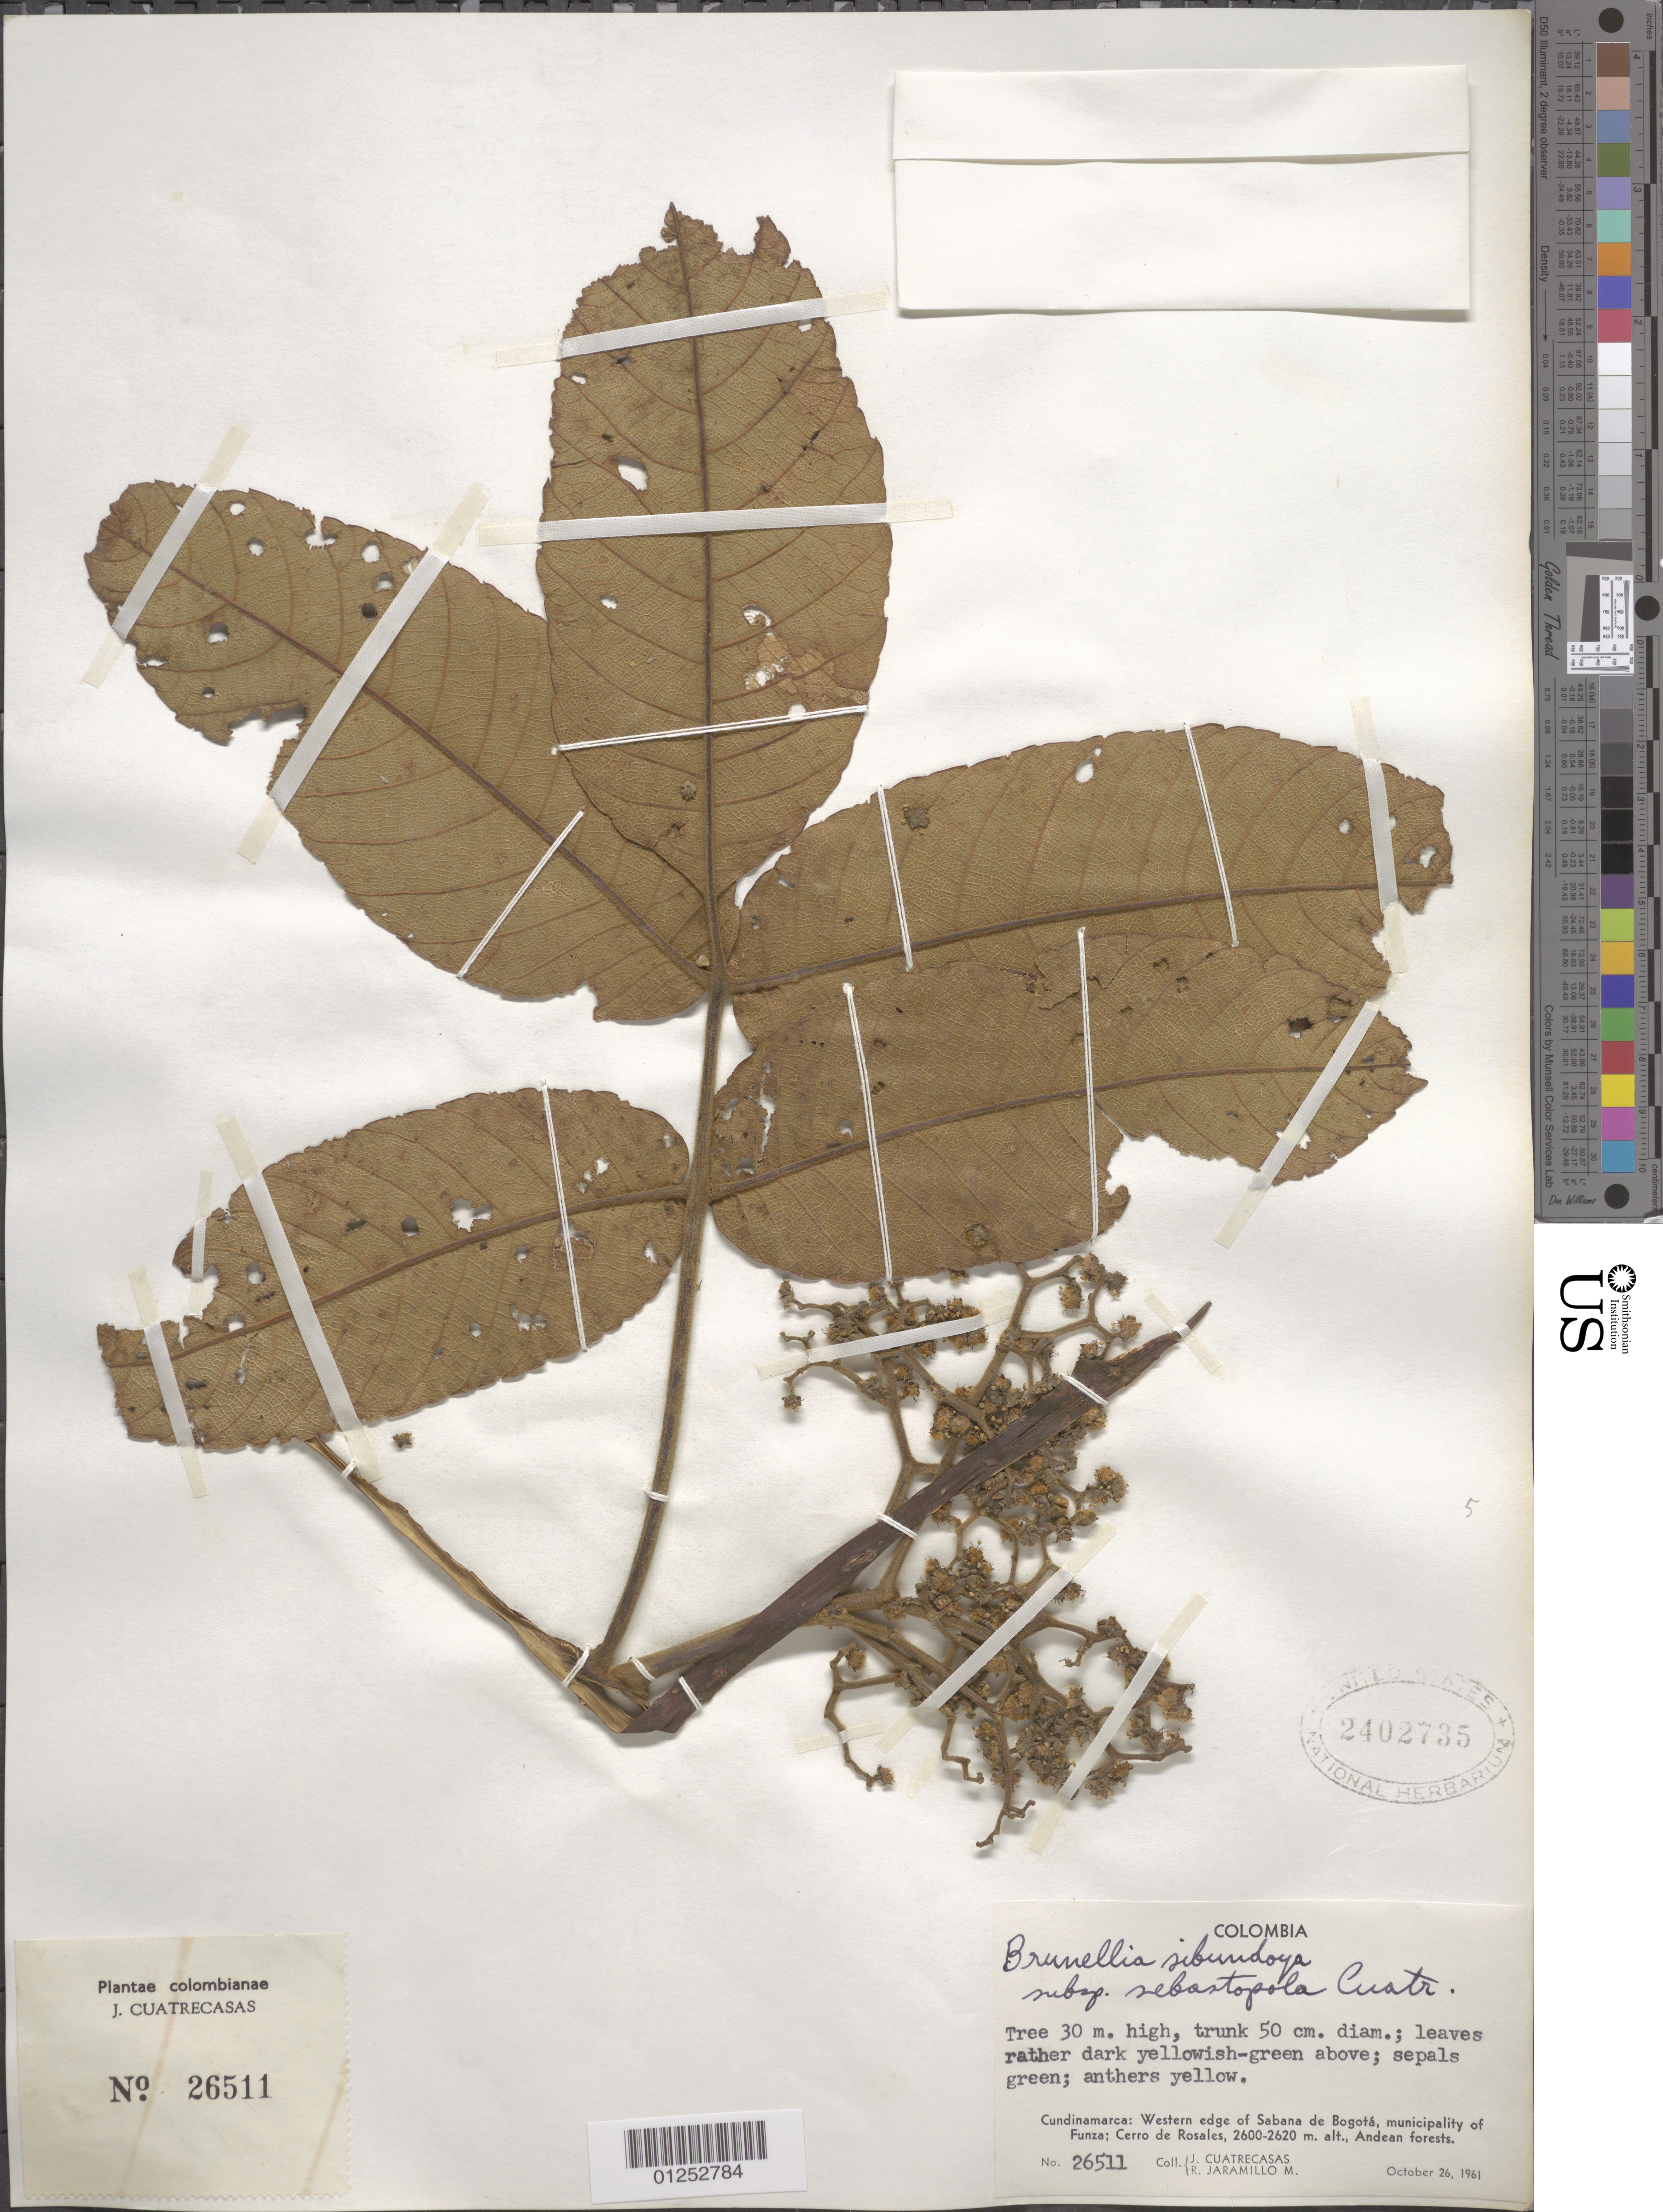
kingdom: Plantae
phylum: Tracheophyta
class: Magnoliopsida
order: Oxalidales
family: Brunelliaceae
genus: Brunellia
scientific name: Brunellia sibundoya subsp. sebastopola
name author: Cuatrec.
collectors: J. Cuatrecasas & R. Jaramillo M.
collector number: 26511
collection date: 1961-10-26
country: Colombia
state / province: Cundinamarca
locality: Western edge of Sabana de Bogotá, municipality of Funza; Cerro de Rosales.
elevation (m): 2600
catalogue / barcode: US 2402735